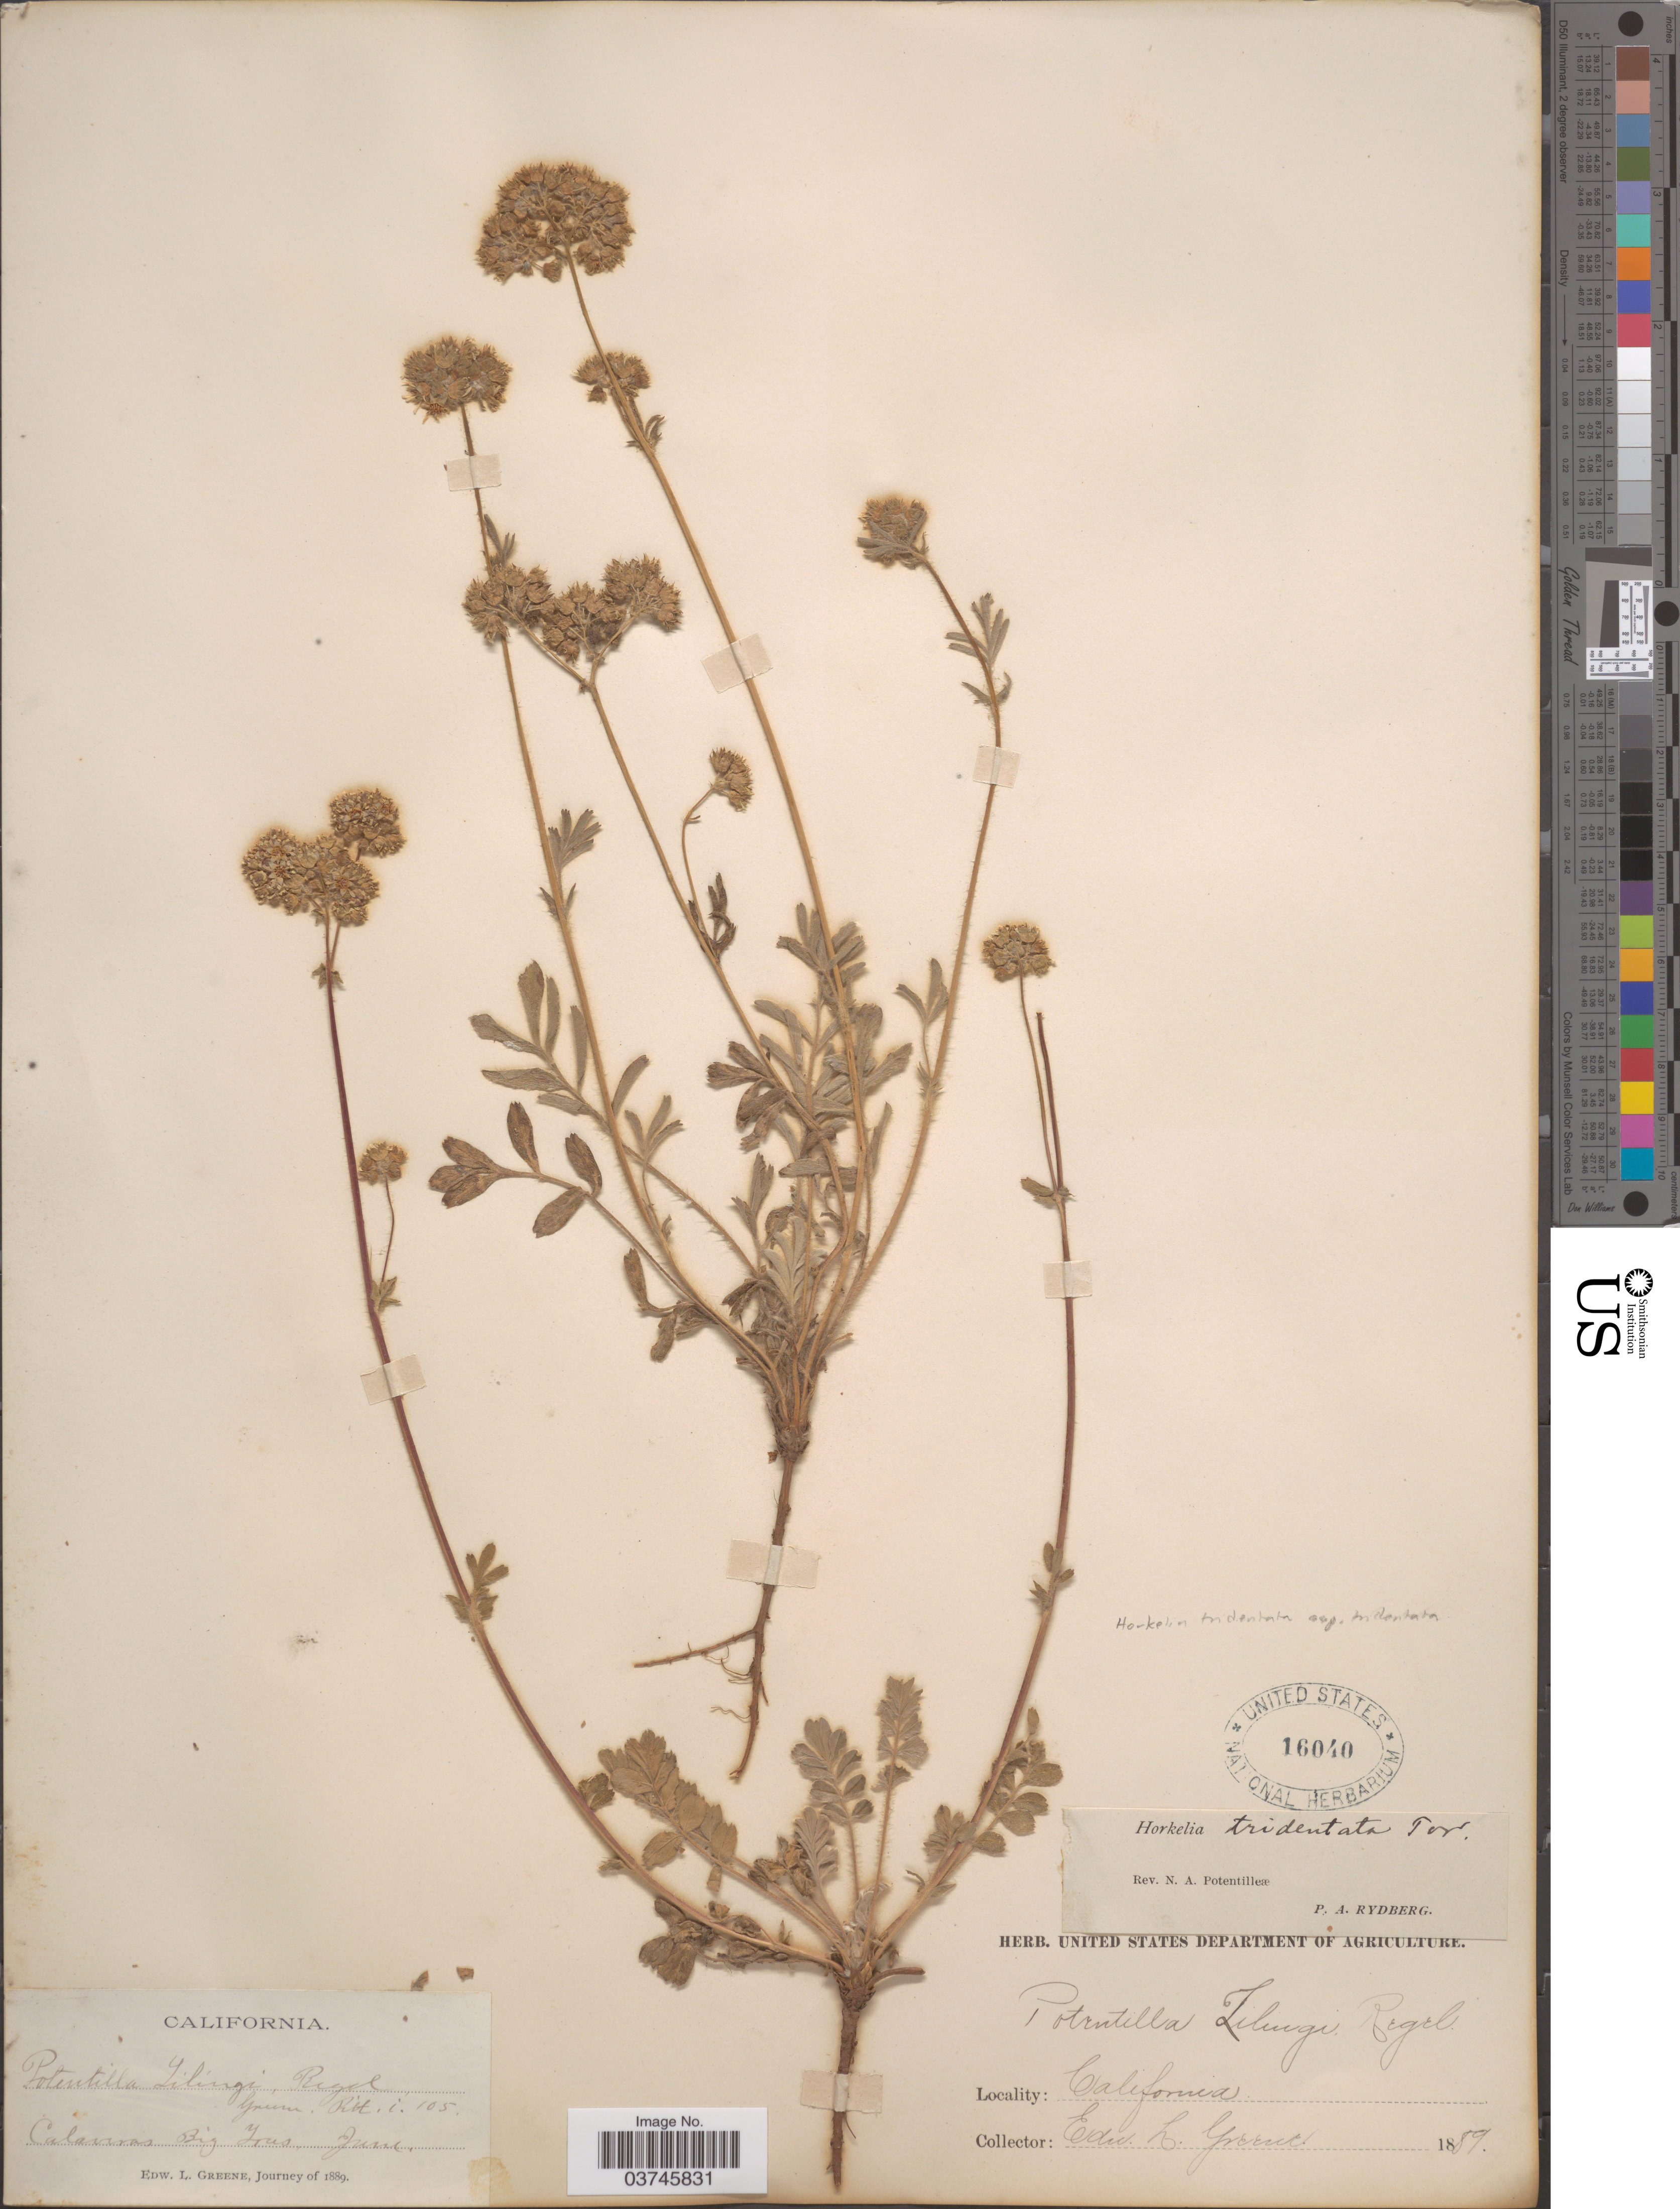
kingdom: Plantae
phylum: Tracheophyta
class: Magnoliopsida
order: Rosales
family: Rosaceae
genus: Potentilla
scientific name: Potentilla tilingii var. tilingii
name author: (Regel) Greene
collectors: E. L. Greene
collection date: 1889-06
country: United States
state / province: California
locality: Calaveras Big Trees.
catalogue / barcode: US 16040